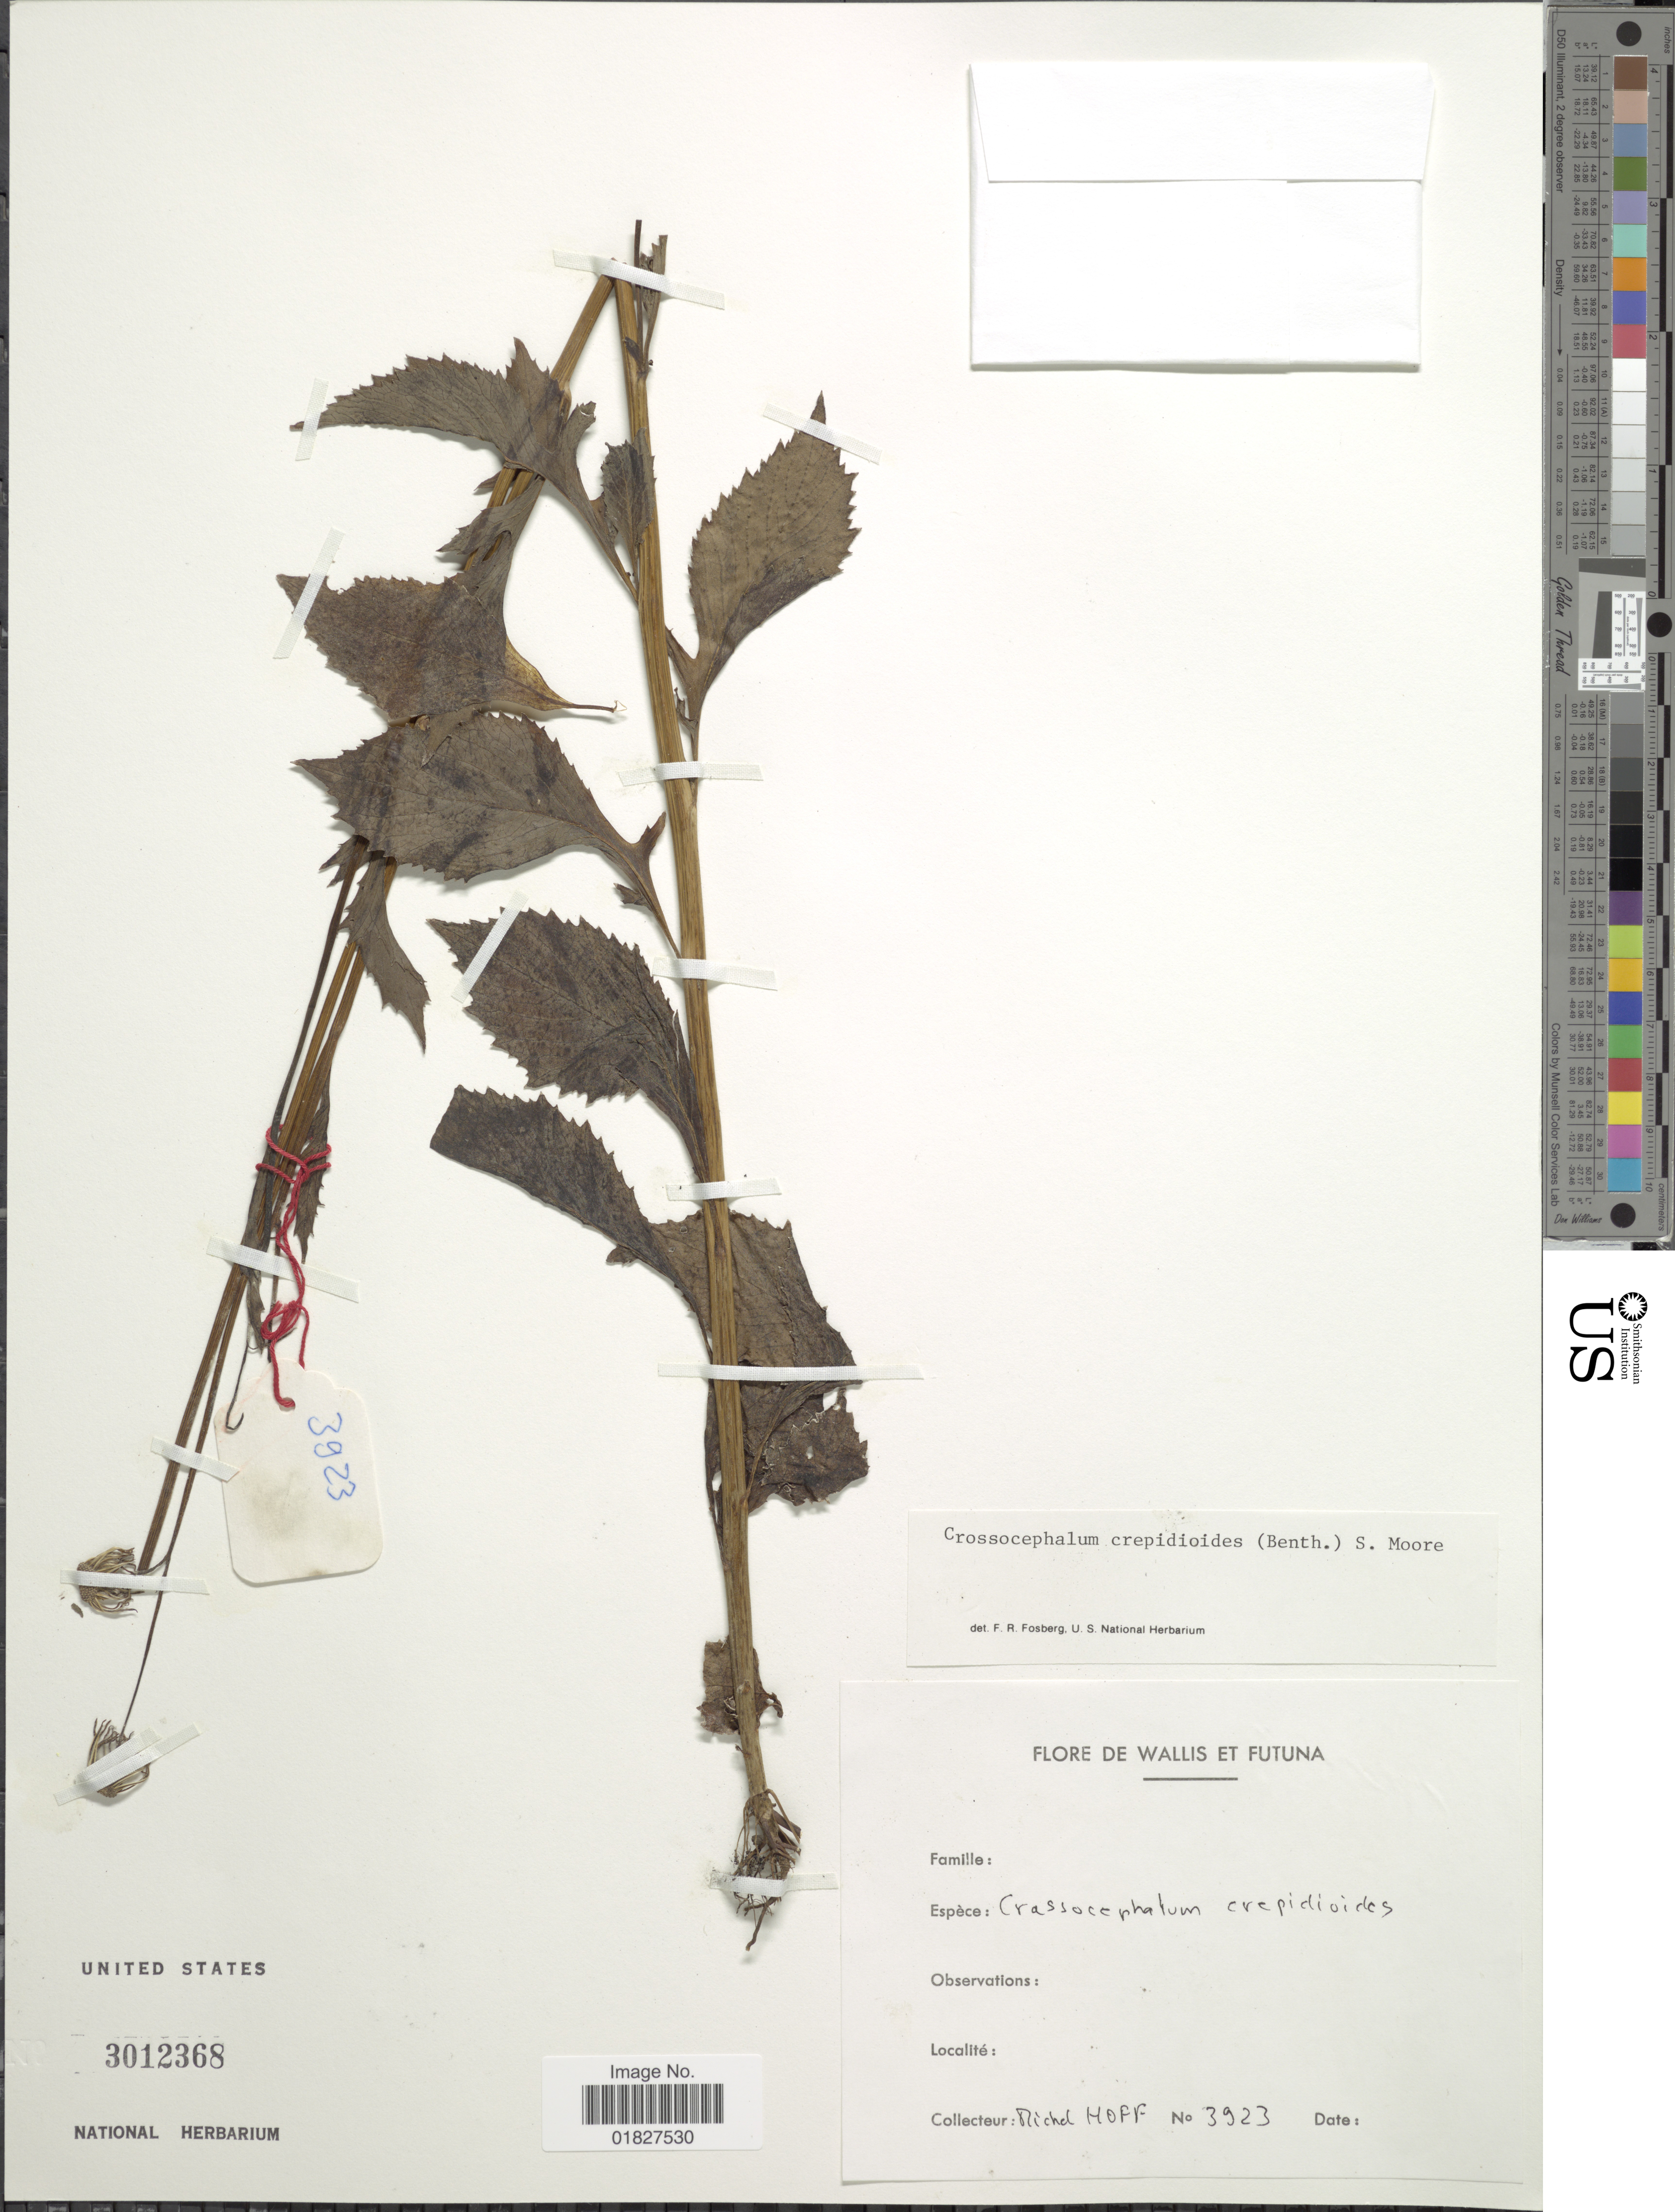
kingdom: Plantae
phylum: Tracheophyta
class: Magnoliopsida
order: Asterales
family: Asteraceae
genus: Crassocephalum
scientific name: Crassocephalum crepidioides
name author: (Benth.) S. Moore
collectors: N. Hoff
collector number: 3923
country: Wallis and Futuna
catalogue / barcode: US 3012368